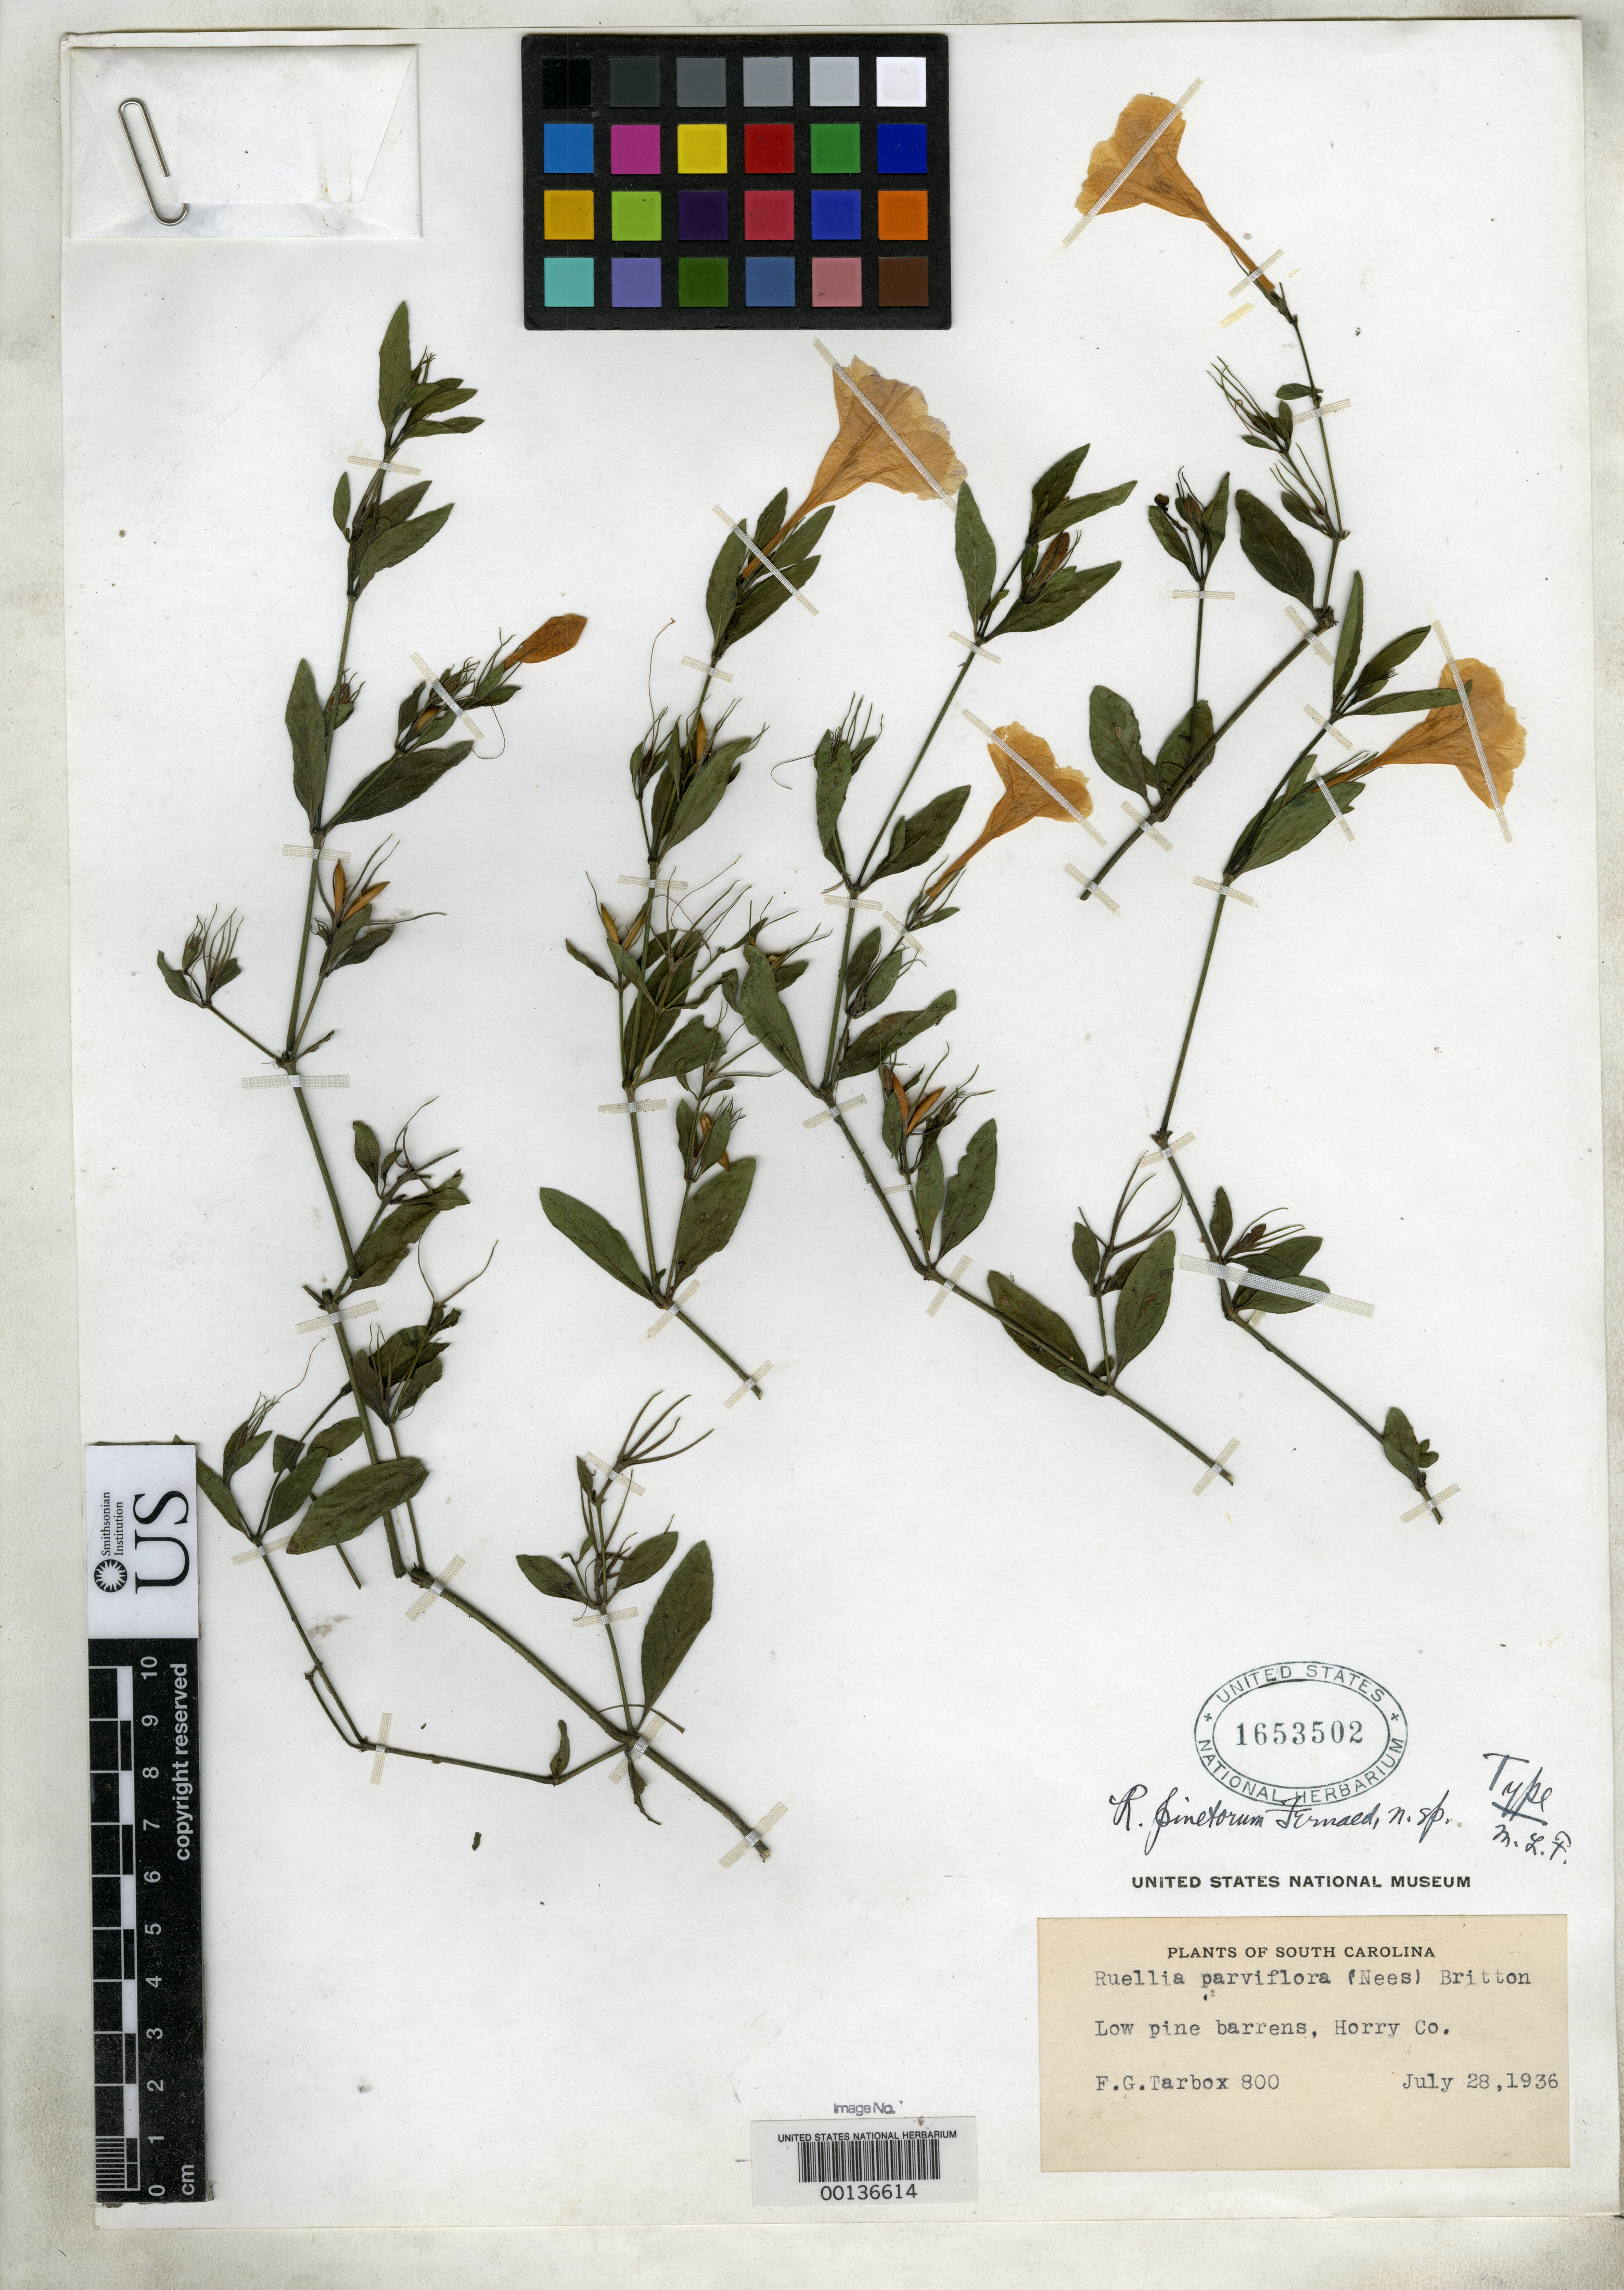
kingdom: Plantae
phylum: Tracheophyta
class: Magnoliopsida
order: Lamiales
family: Acanthaceae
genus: Ruellia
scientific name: Ruellia pinetorum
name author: Fernald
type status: Holotype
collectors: F. Tarbox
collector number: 800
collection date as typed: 28 Jul 1936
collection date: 1936-07-28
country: United States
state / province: South Carolina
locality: Low Pine Barrens Horry Co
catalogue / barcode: US 1653502